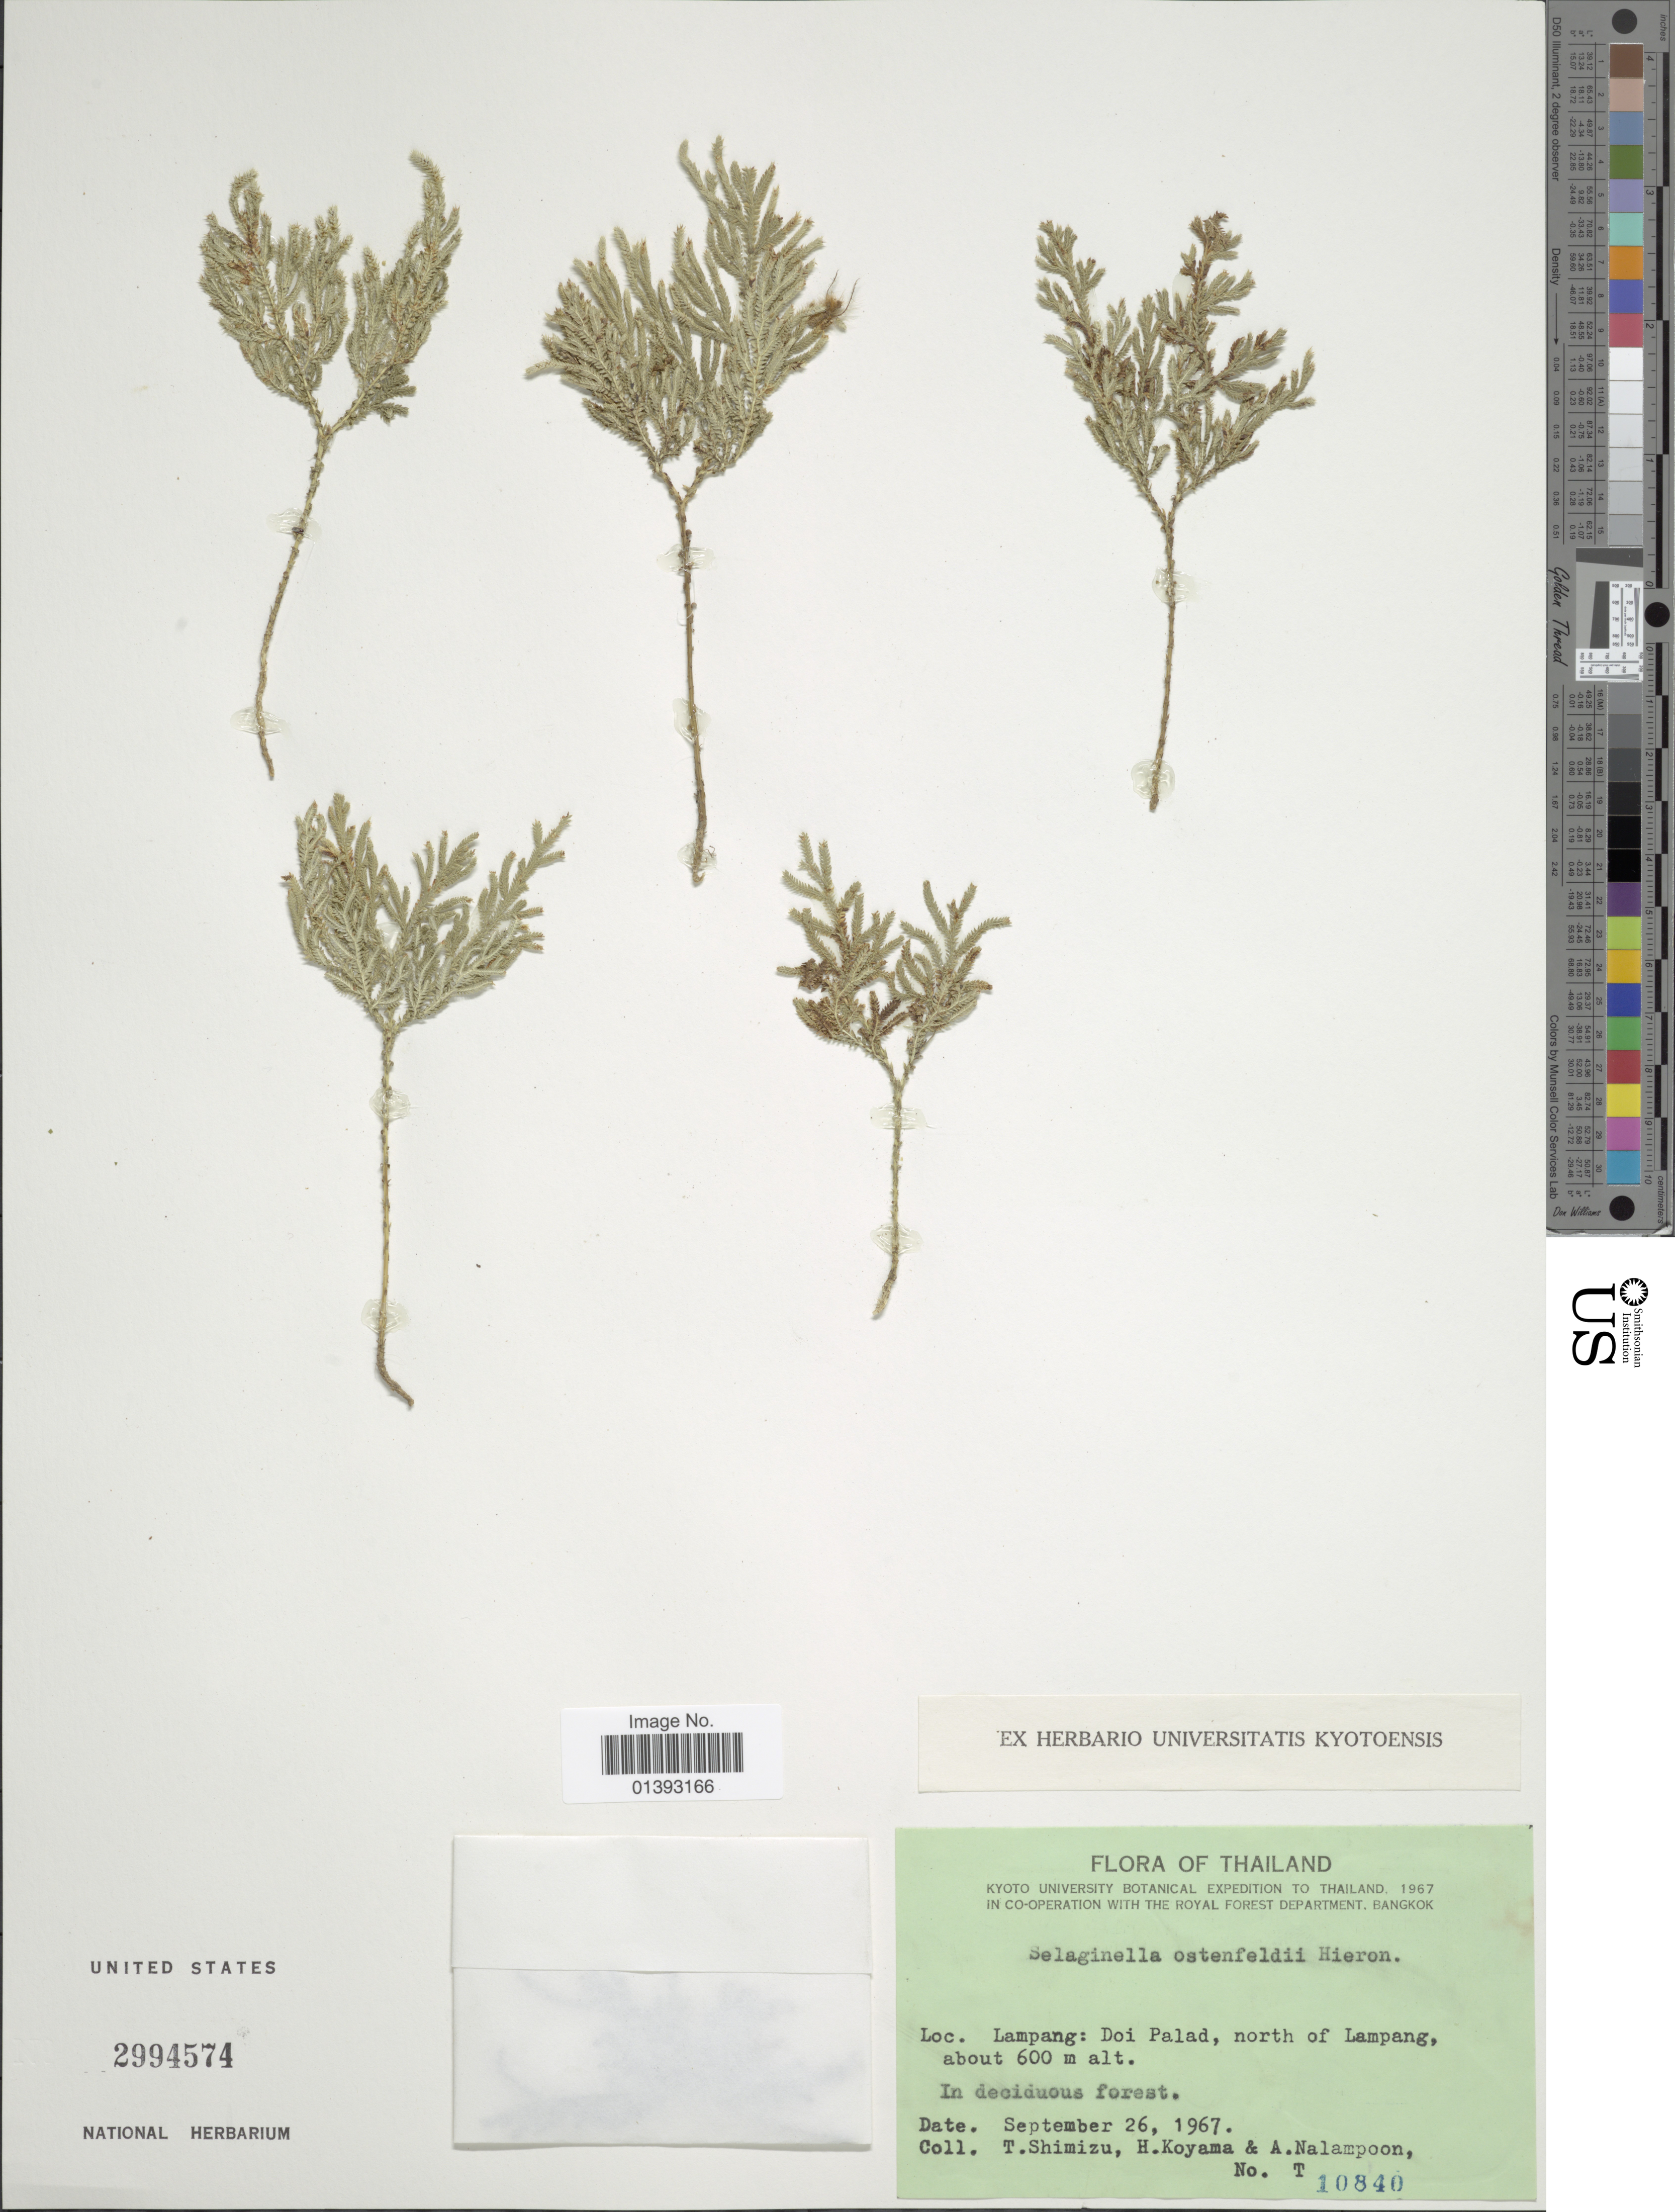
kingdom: Plantae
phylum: Tracheophyta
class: Lycopodiopsida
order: Selaginellales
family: Selaginellaceae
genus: Selaginella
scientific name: Selaginella ostenfeldii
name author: Hieron.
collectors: T. Shimizu, H. Koyama & A. Nalampoon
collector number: T10840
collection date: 1967-09-26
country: Thailand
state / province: Lampang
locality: Doi Palad, north of Lampang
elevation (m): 600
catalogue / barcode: US 2994574